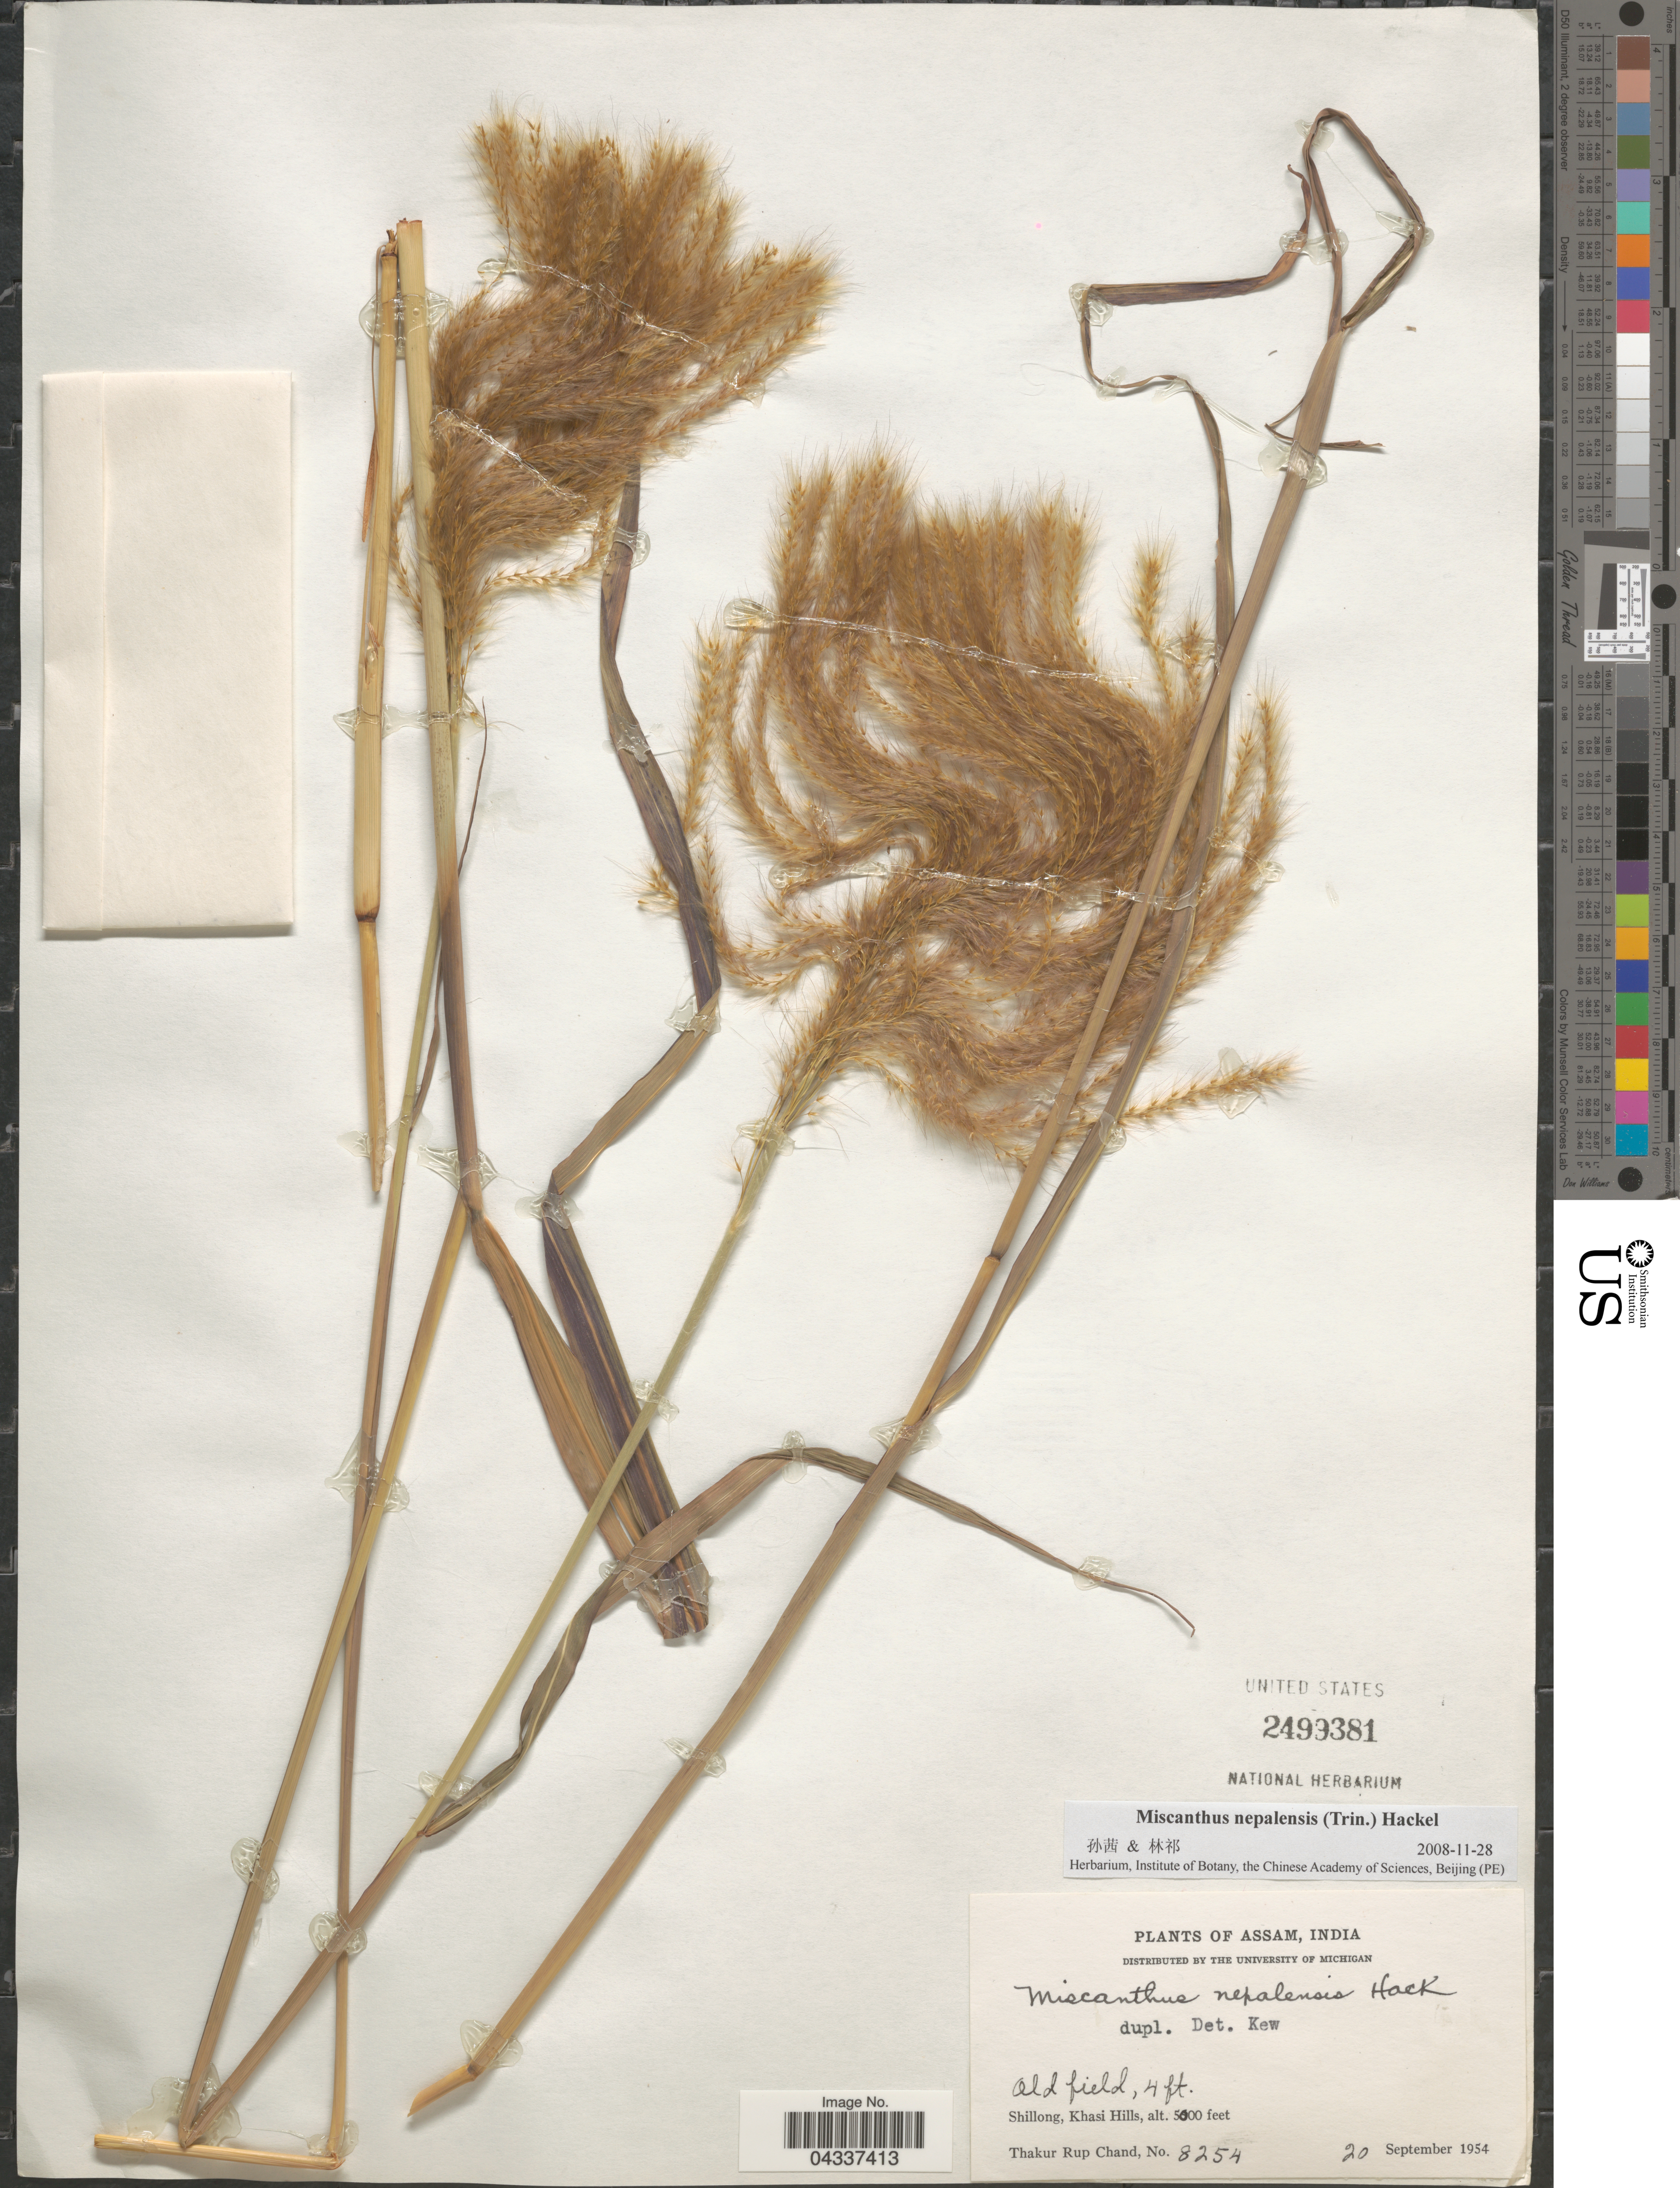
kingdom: Plantae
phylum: Tracheophyta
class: Liliopsida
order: Poales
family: Poaceae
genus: Miscanthus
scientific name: Miscanthus nepalensis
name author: (Trin.) Hack.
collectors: T. R. Chand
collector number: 8254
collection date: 1954-09-20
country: India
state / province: Meghalaya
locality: Old field. Shillong, Khasi Hills.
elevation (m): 1524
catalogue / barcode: US 2499381